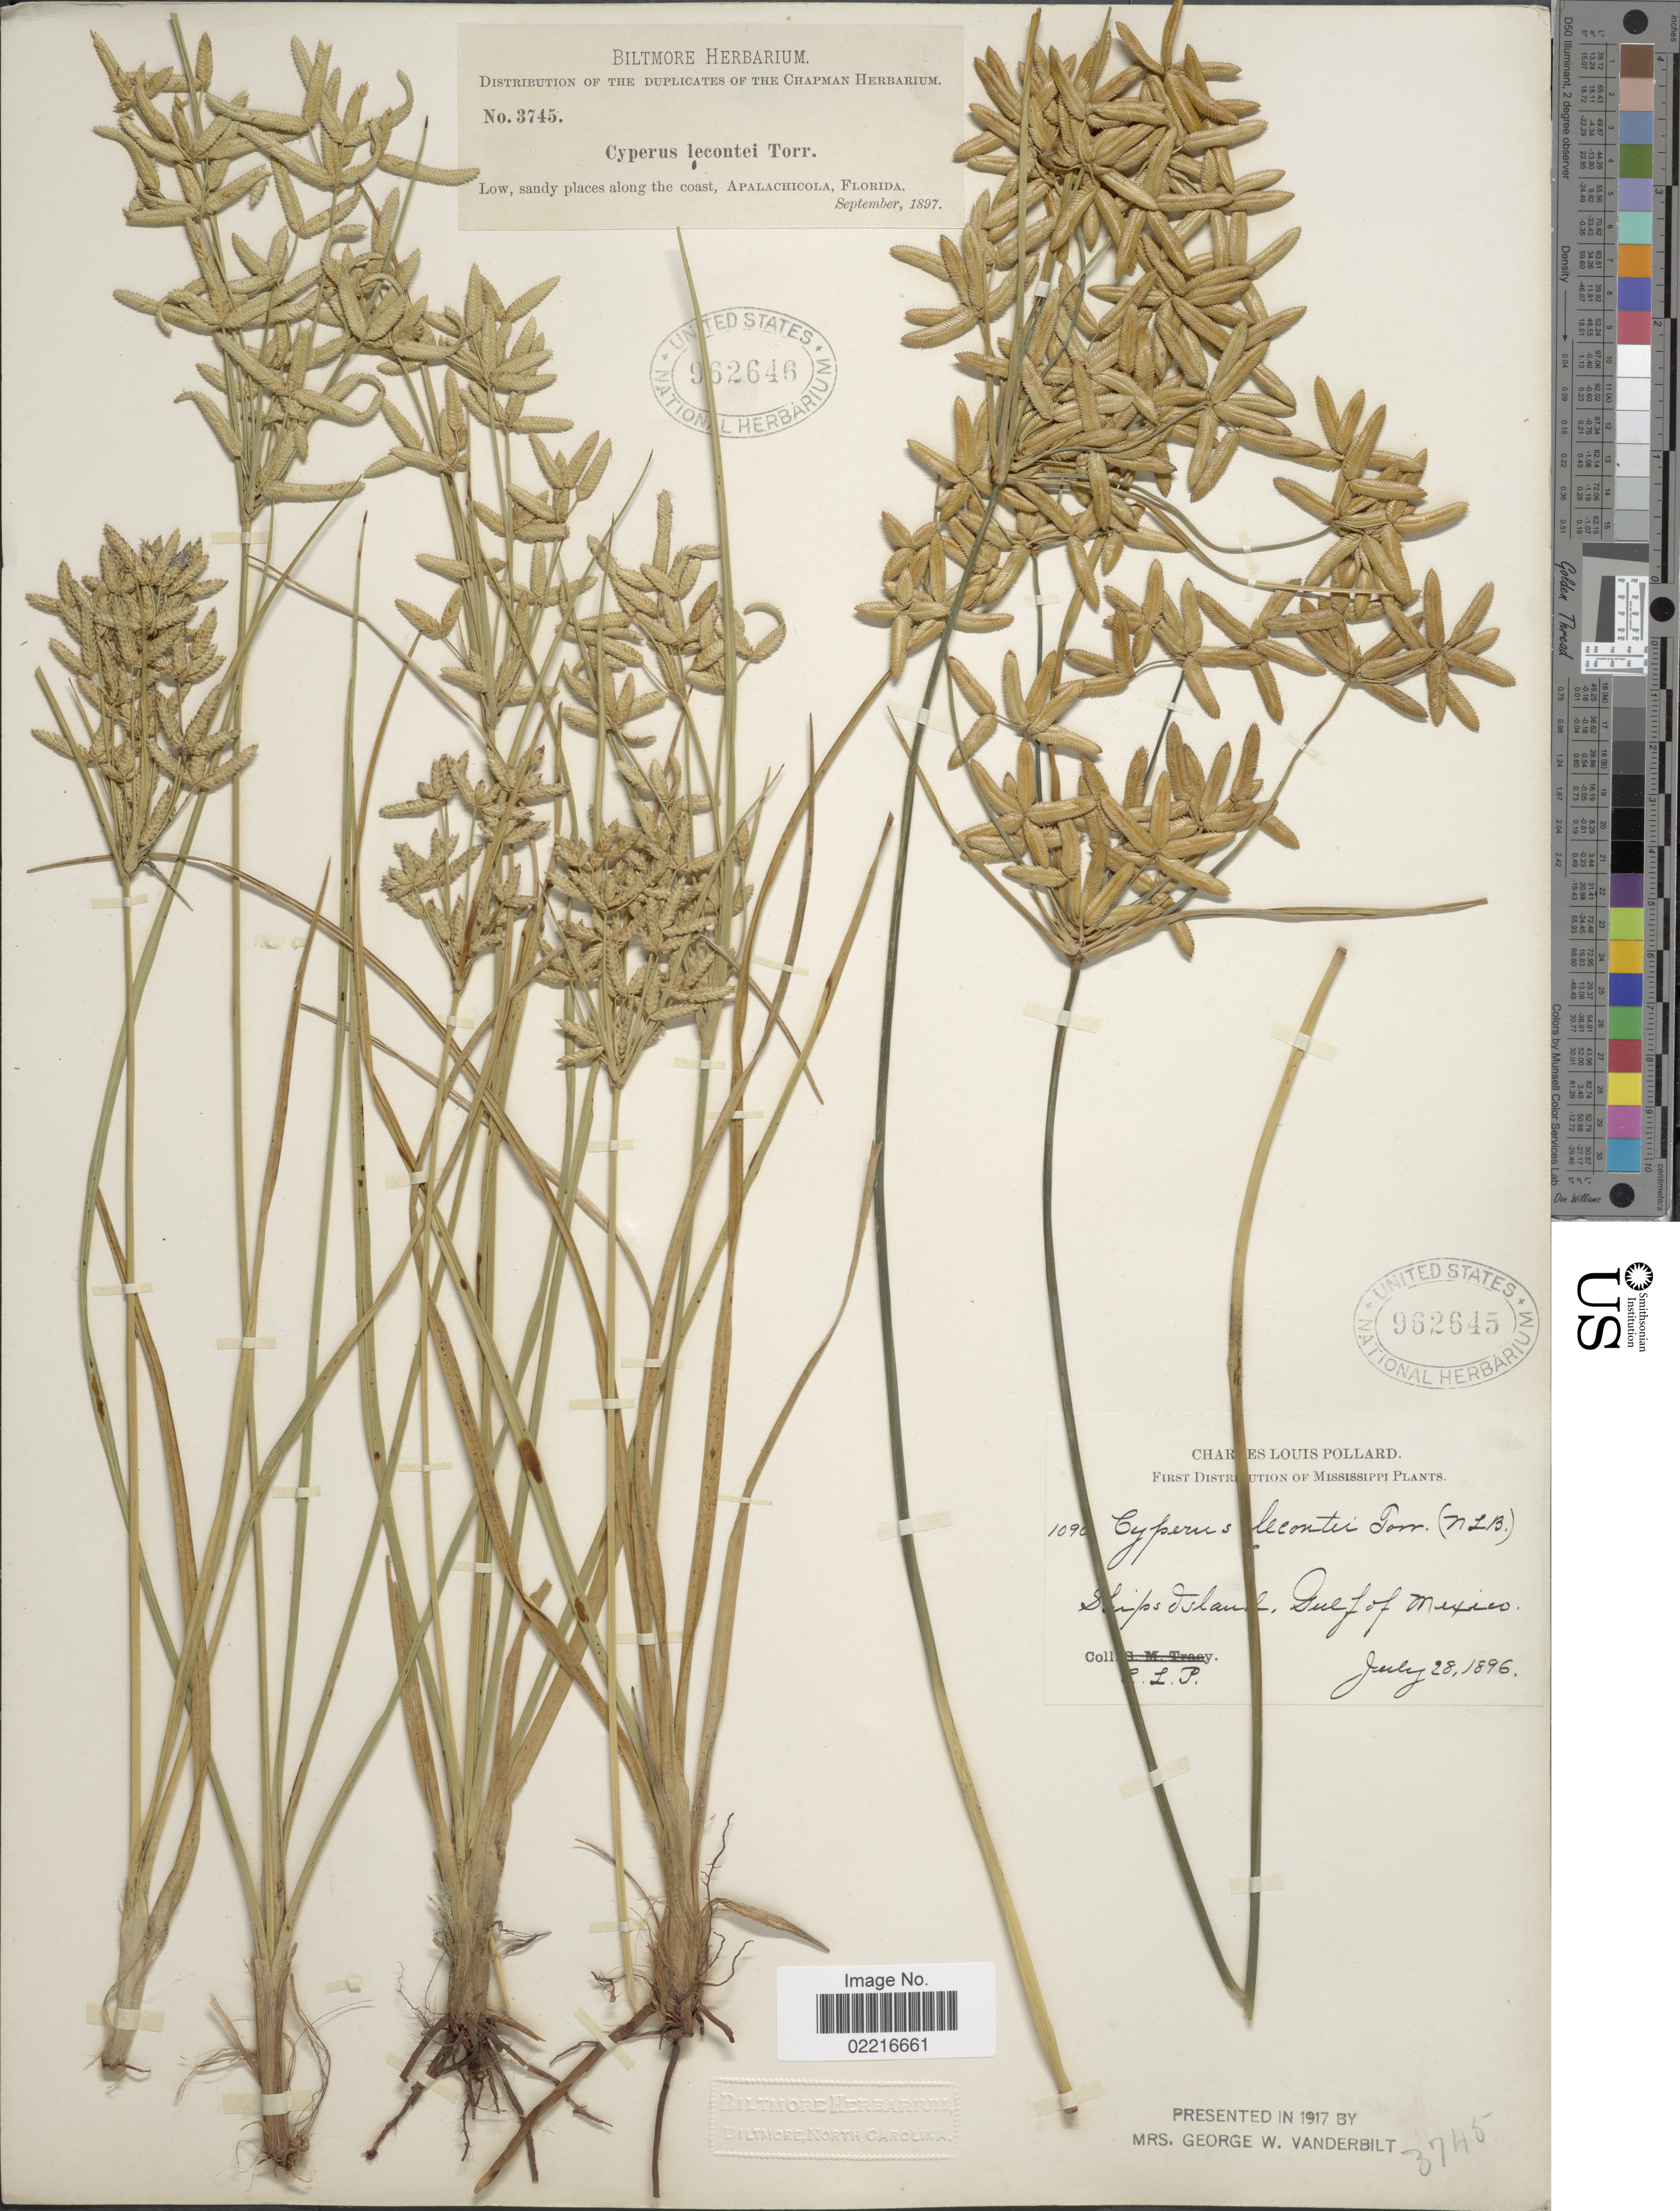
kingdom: Plantae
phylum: Tracheophyta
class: Liliopsida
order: Poales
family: Cyperaceae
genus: Cyperus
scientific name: Cyperus lecontei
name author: Torr. ex Steud.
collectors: ex herb. Biltmore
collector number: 3745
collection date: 1897-09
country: United States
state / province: Florida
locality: Places along the coast, Apalachicola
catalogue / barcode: US 962646-2